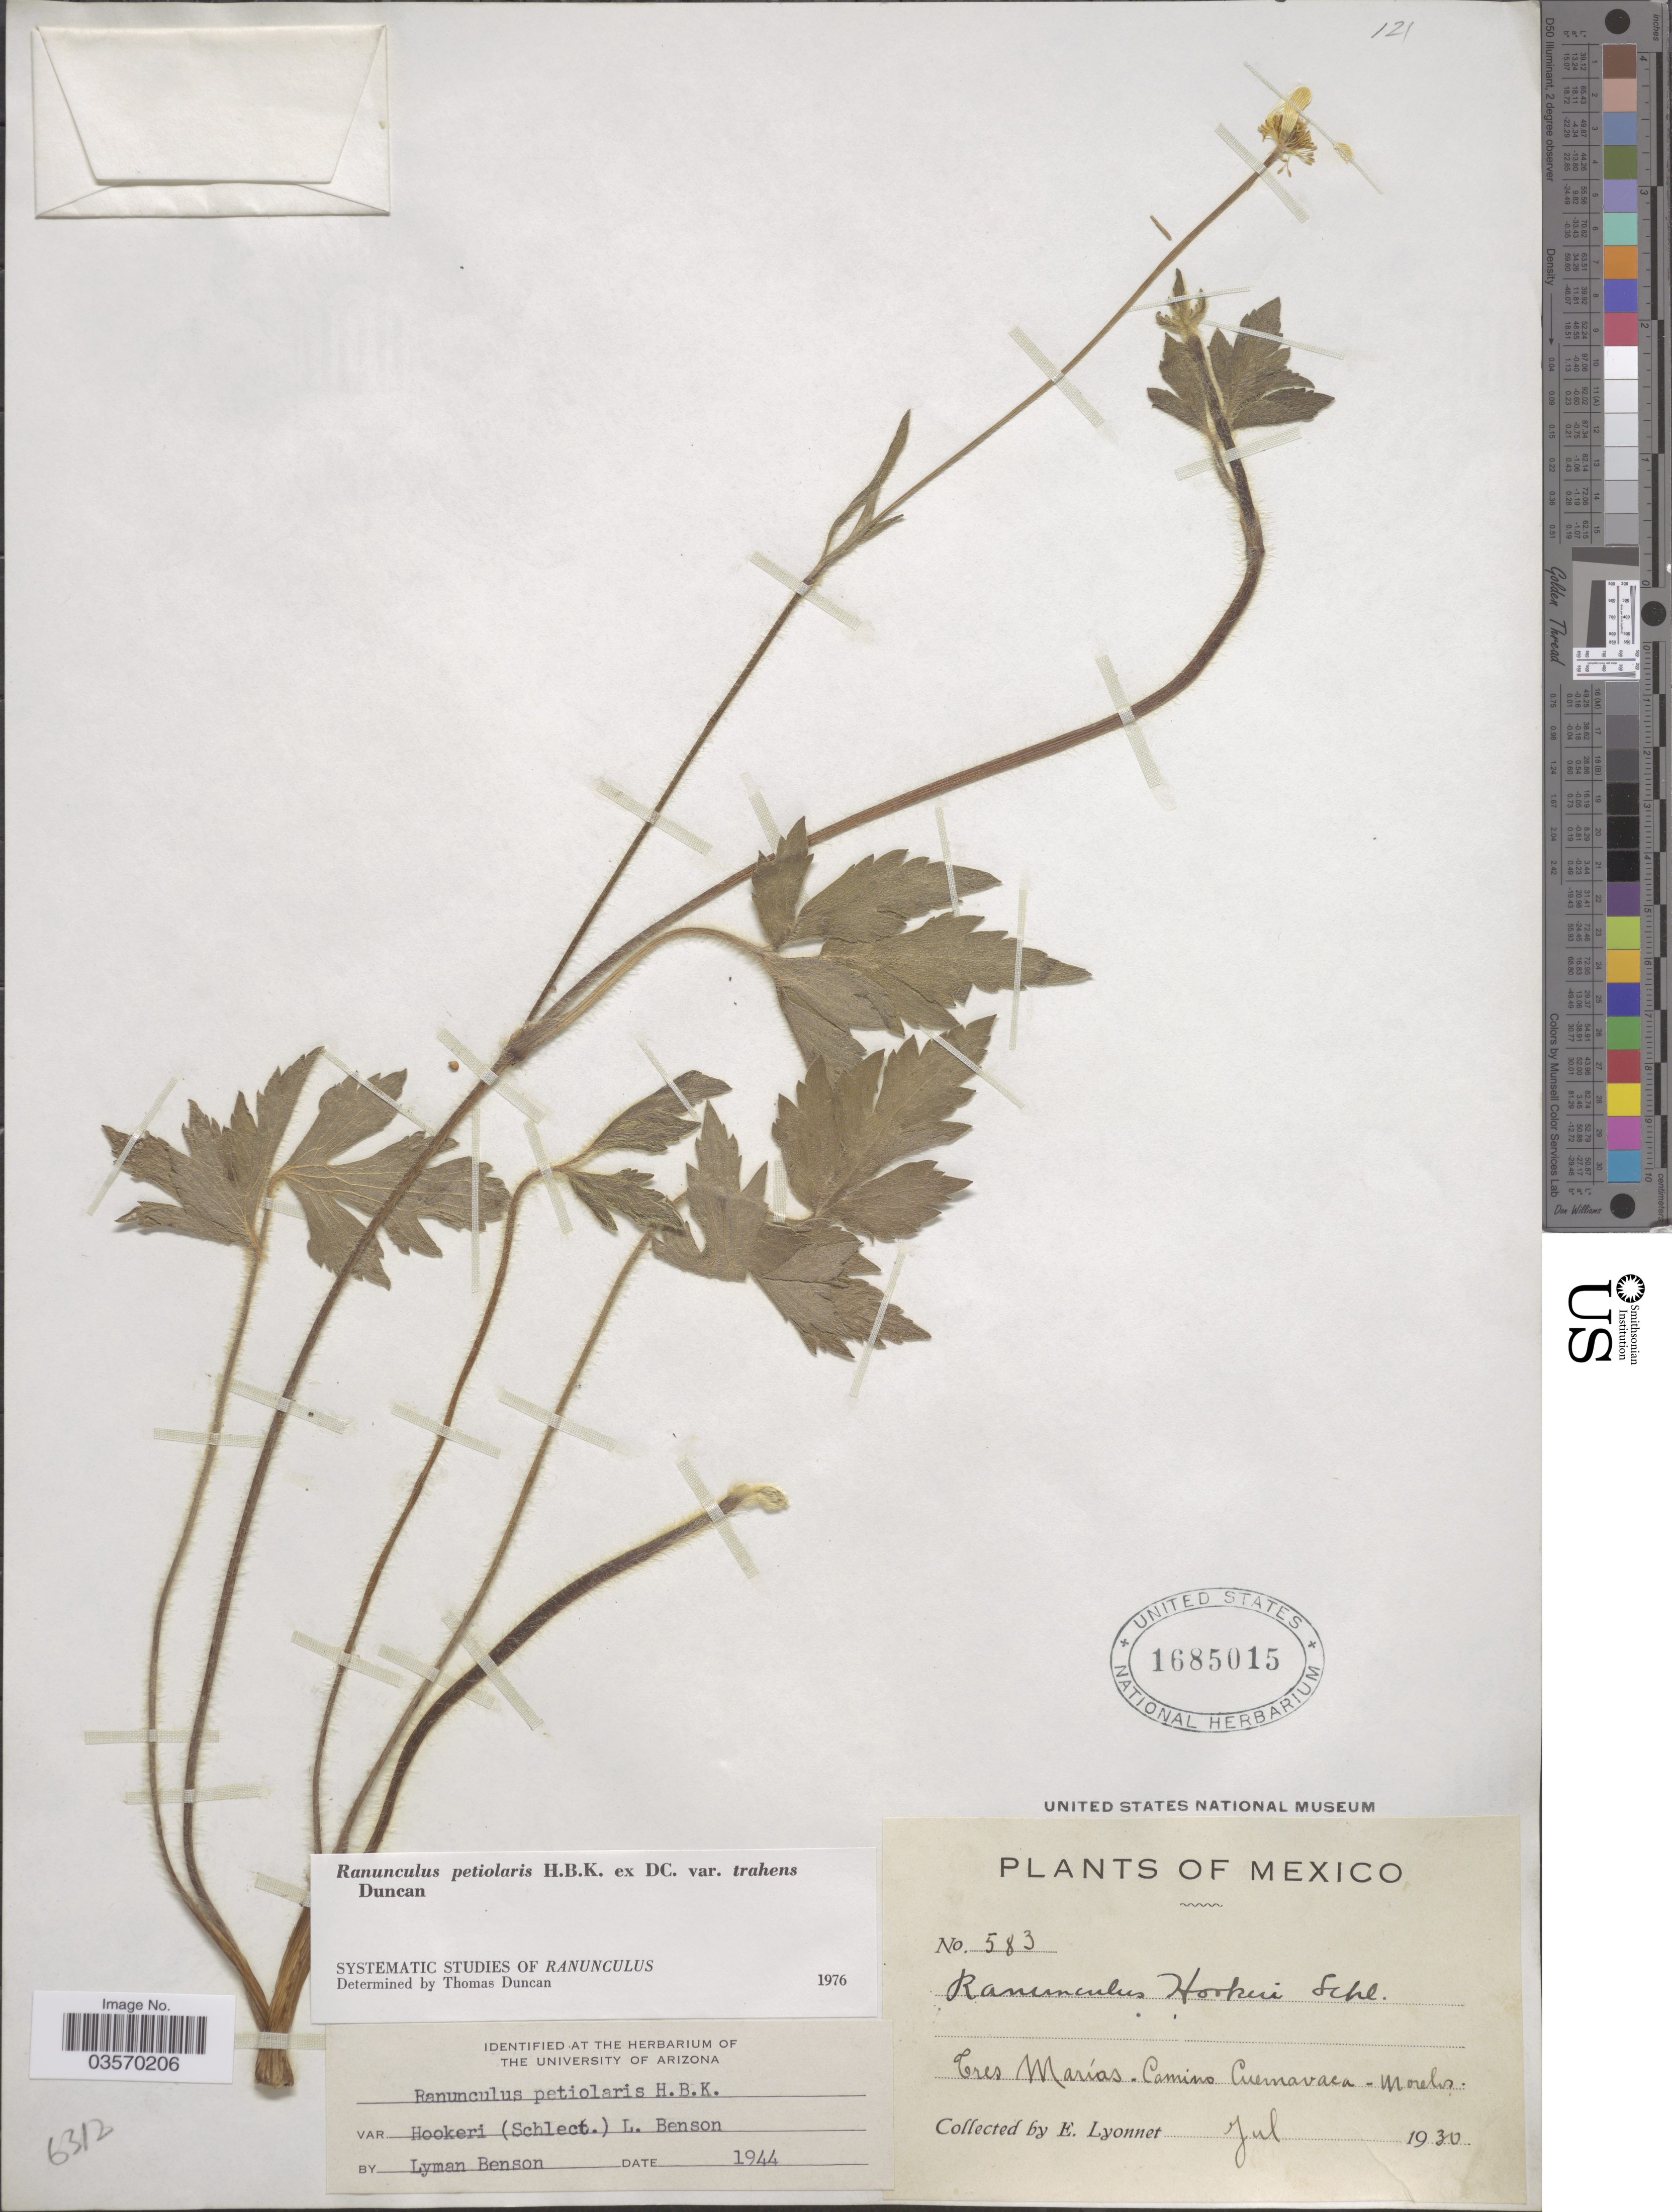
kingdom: Plantae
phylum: Tracheophyta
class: Magnoliopsida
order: Ranunculales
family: Ranunculaceae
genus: Ranunculus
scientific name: Ranunculus petiolaris var. trahens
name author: Kunth ex DC.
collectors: E. Lyonnet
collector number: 583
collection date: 1930-07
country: Mexico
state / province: Morelos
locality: Tres Marías - Camino Cuernavaca.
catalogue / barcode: US 1685015